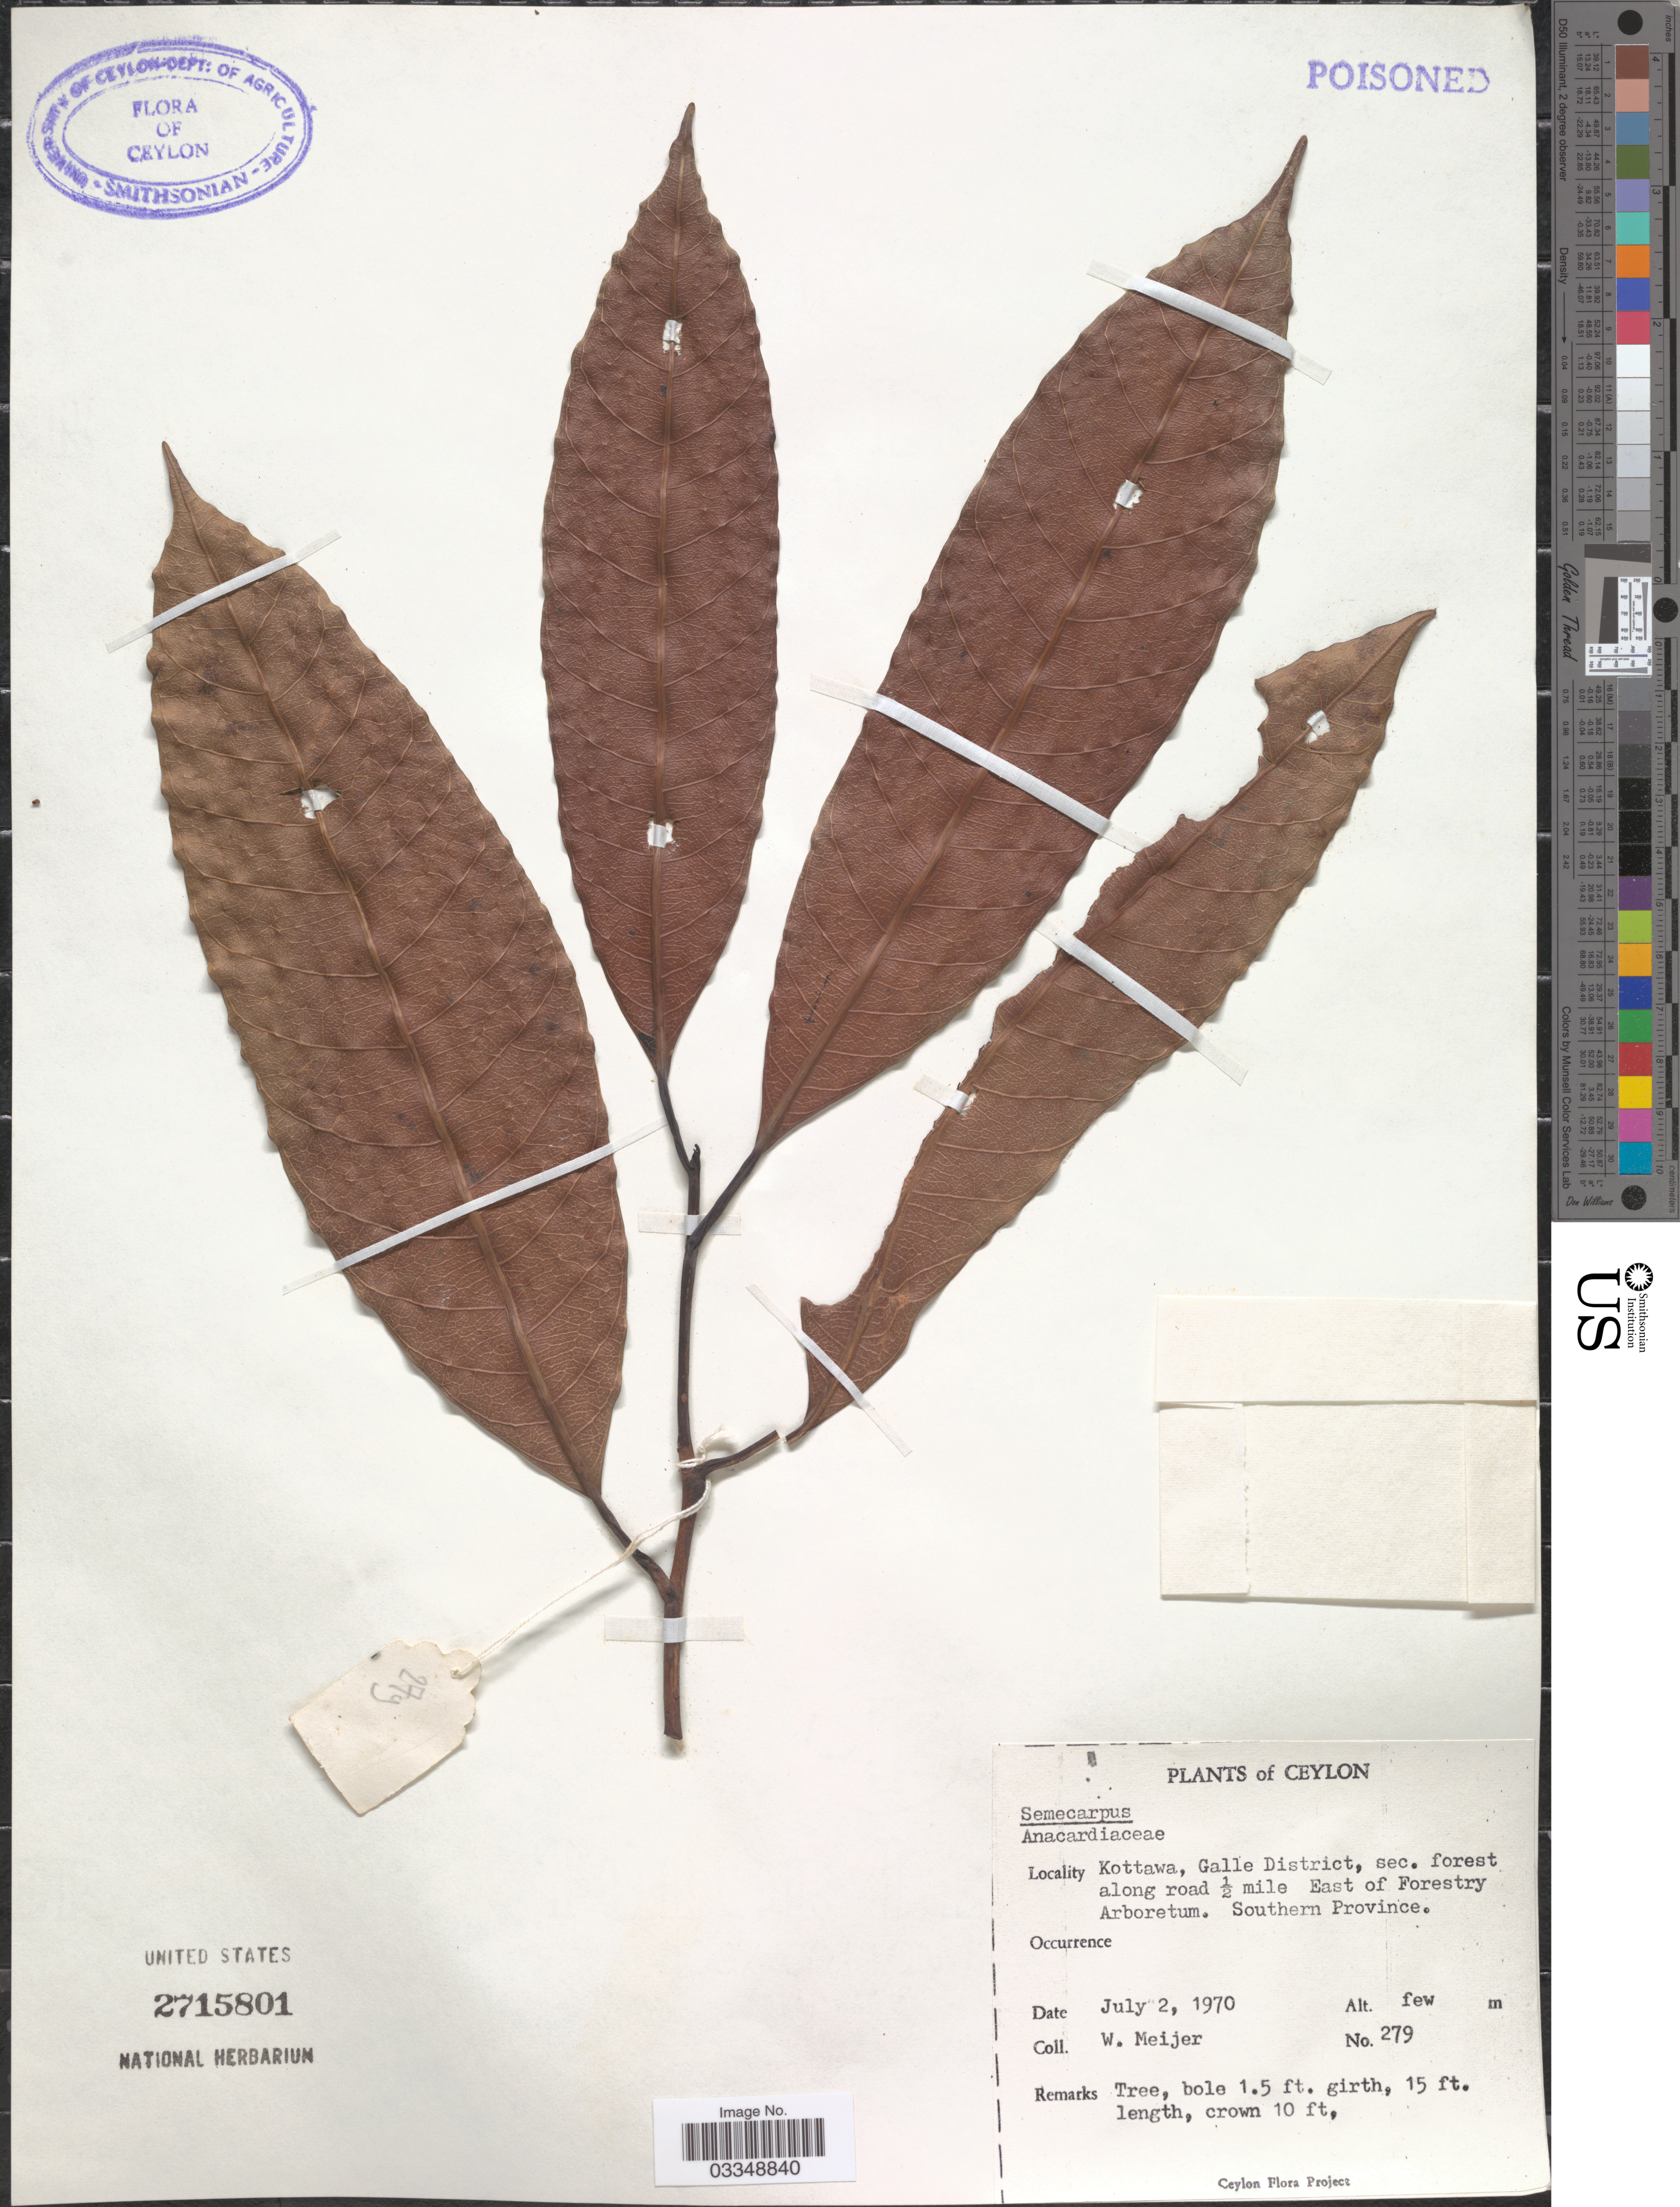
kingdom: Plantae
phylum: Tracheophyta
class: Magnoliopsida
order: Sapindales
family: Anacardiaceae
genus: Semecarpus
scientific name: Semecarpus sp.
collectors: W. Meijer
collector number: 279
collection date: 1970-07-02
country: Sri Lanka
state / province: Southern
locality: Ceylon. Kottawa, Galle District, sec. forest along road ½ mile East of Forestry Arboretum.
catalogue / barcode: US 2715801